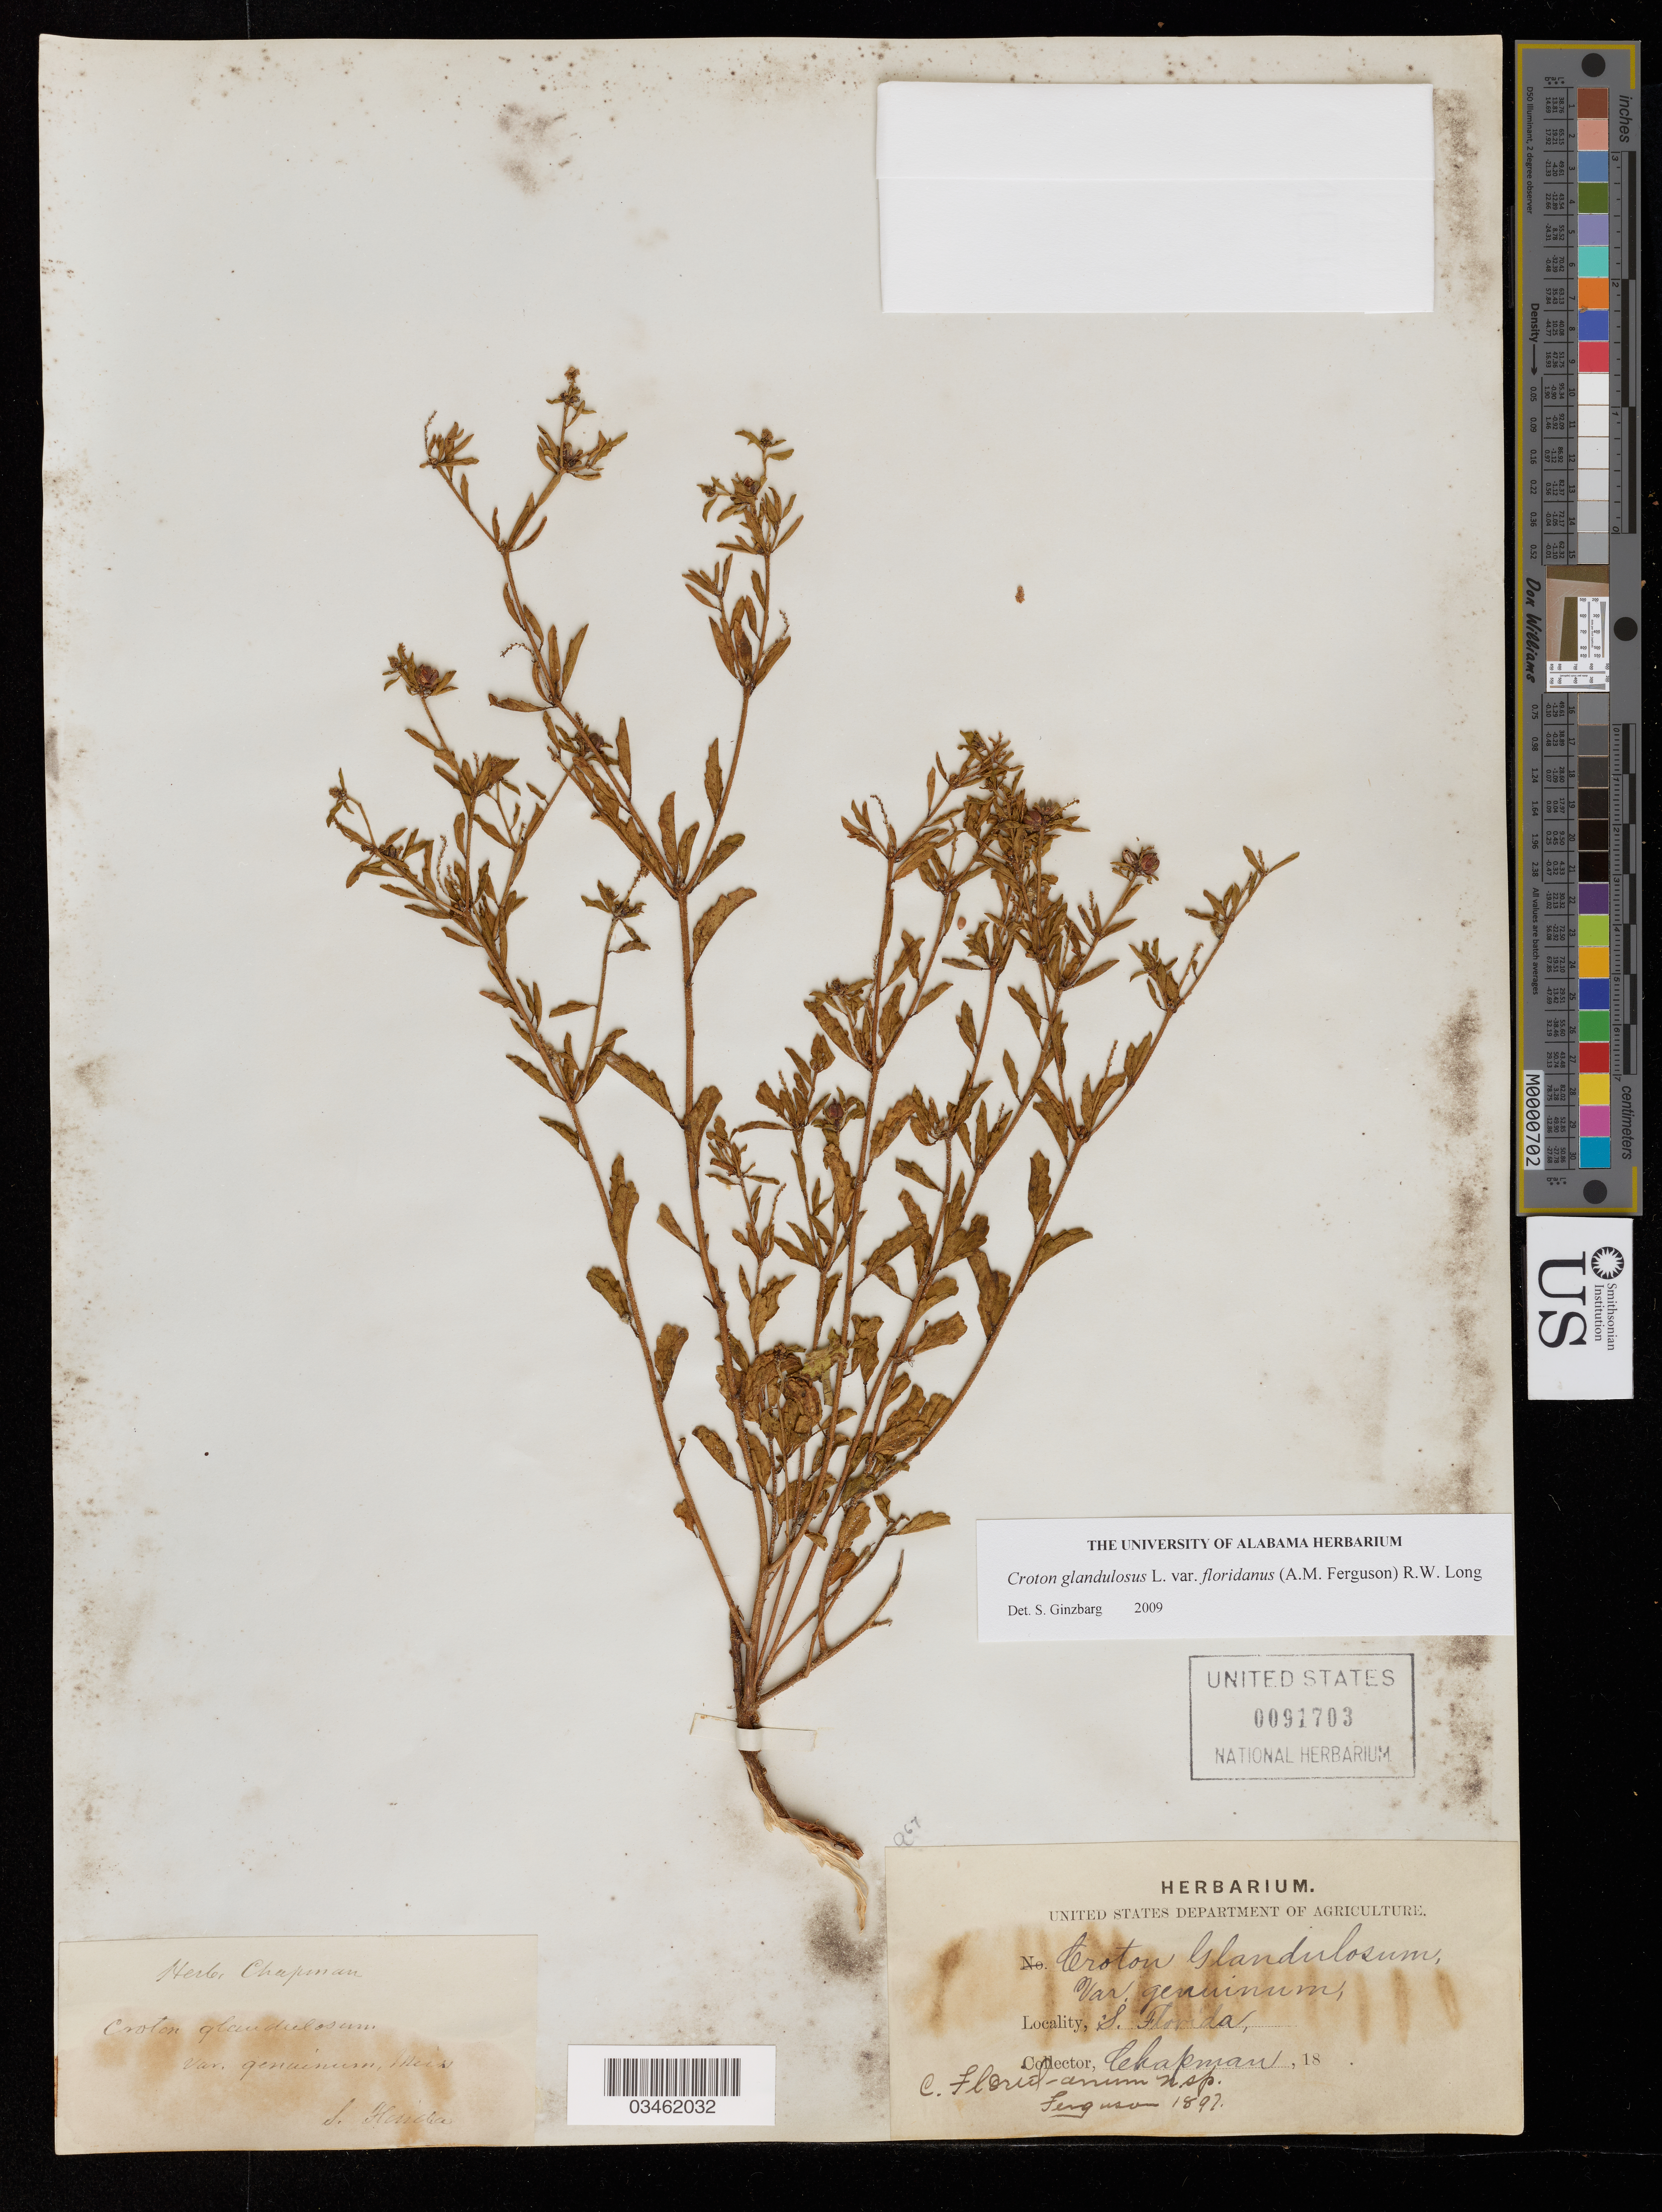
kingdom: Plantae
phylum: Tracheophyta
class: Magnoliopsida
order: Malpighiales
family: Euphorbiaceae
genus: Croton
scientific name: Croton glandulosus var. floridanus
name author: (A.M. Ferguson) R.W. Long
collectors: Chapman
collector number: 967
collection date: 1897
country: United States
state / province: Florida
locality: S. Florida.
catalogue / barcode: US 91703